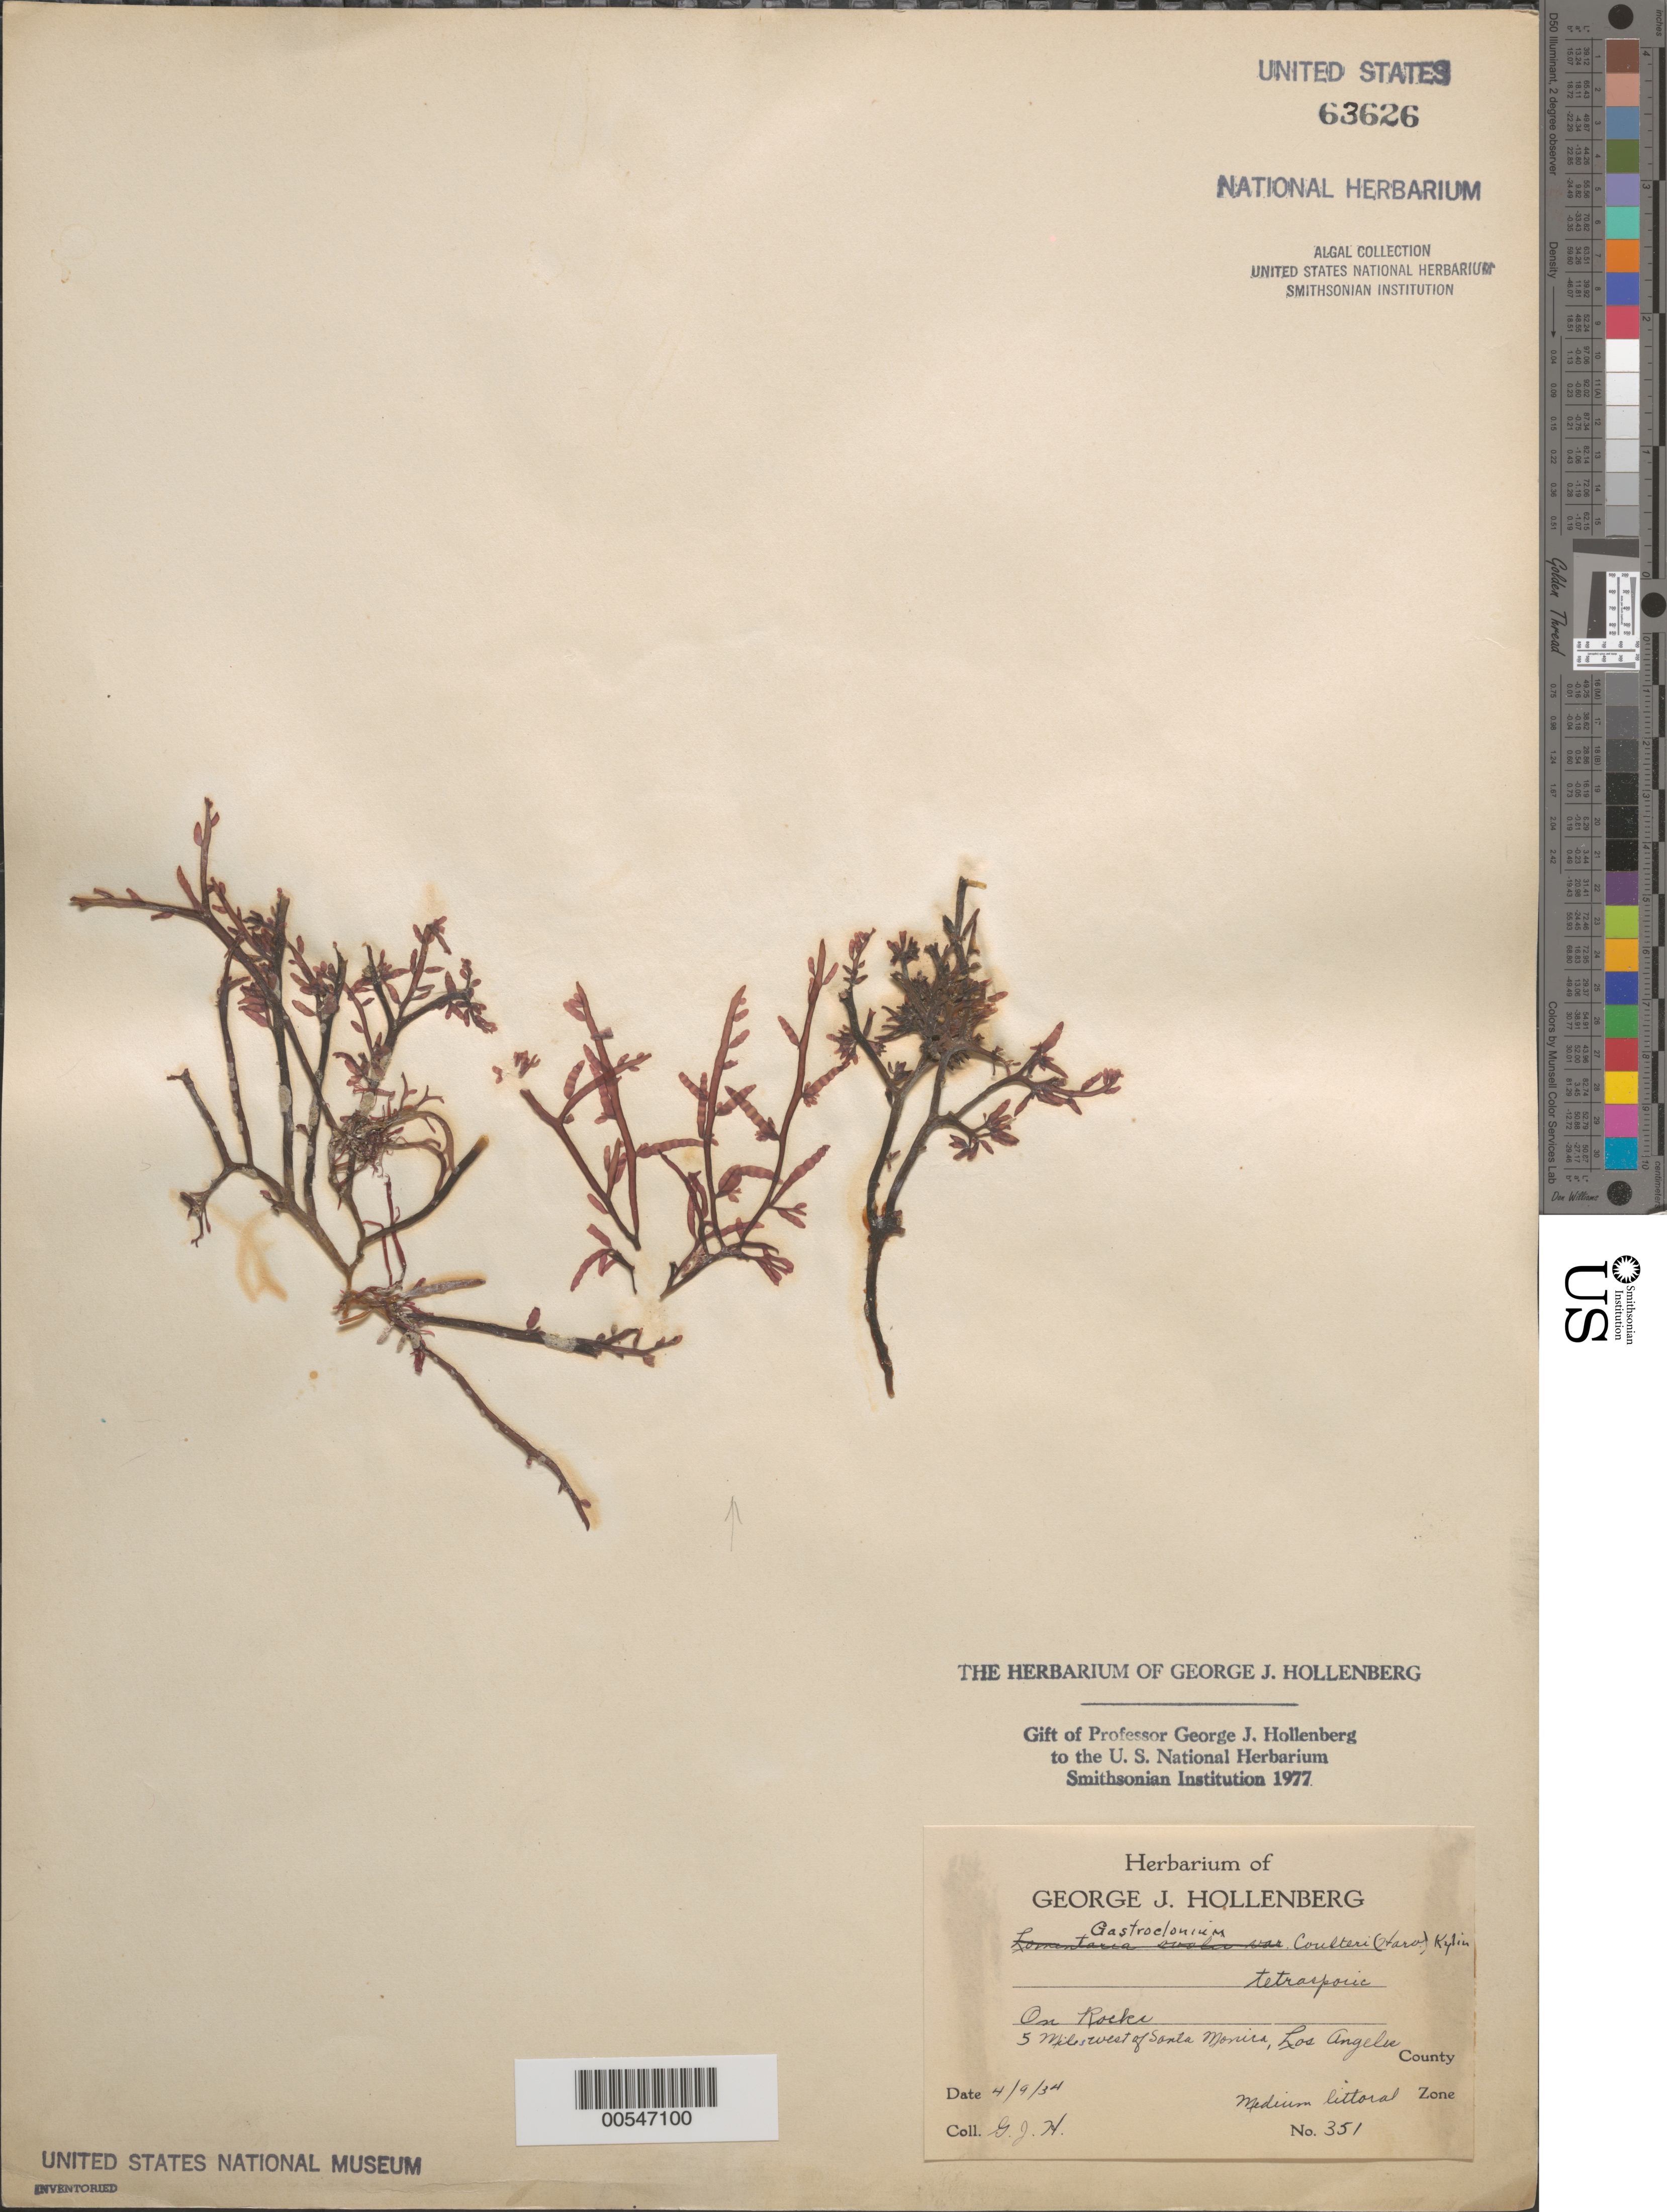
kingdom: Plantae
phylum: Rhodophyta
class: Florideophyceae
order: Rhodymeniales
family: Champiaceae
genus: Neogastroclonium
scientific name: Neogastroclonium subarticulatum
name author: (Turner) L. Le Gall et al.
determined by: Algae name updating Project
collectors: G. Hollenberg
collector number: GJH 351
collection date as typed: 09 Apr 1934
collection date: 1934-04-09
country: United States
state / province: California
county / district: Los Angeles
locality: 5 miles west of Santa Monica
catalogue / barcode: US 63626